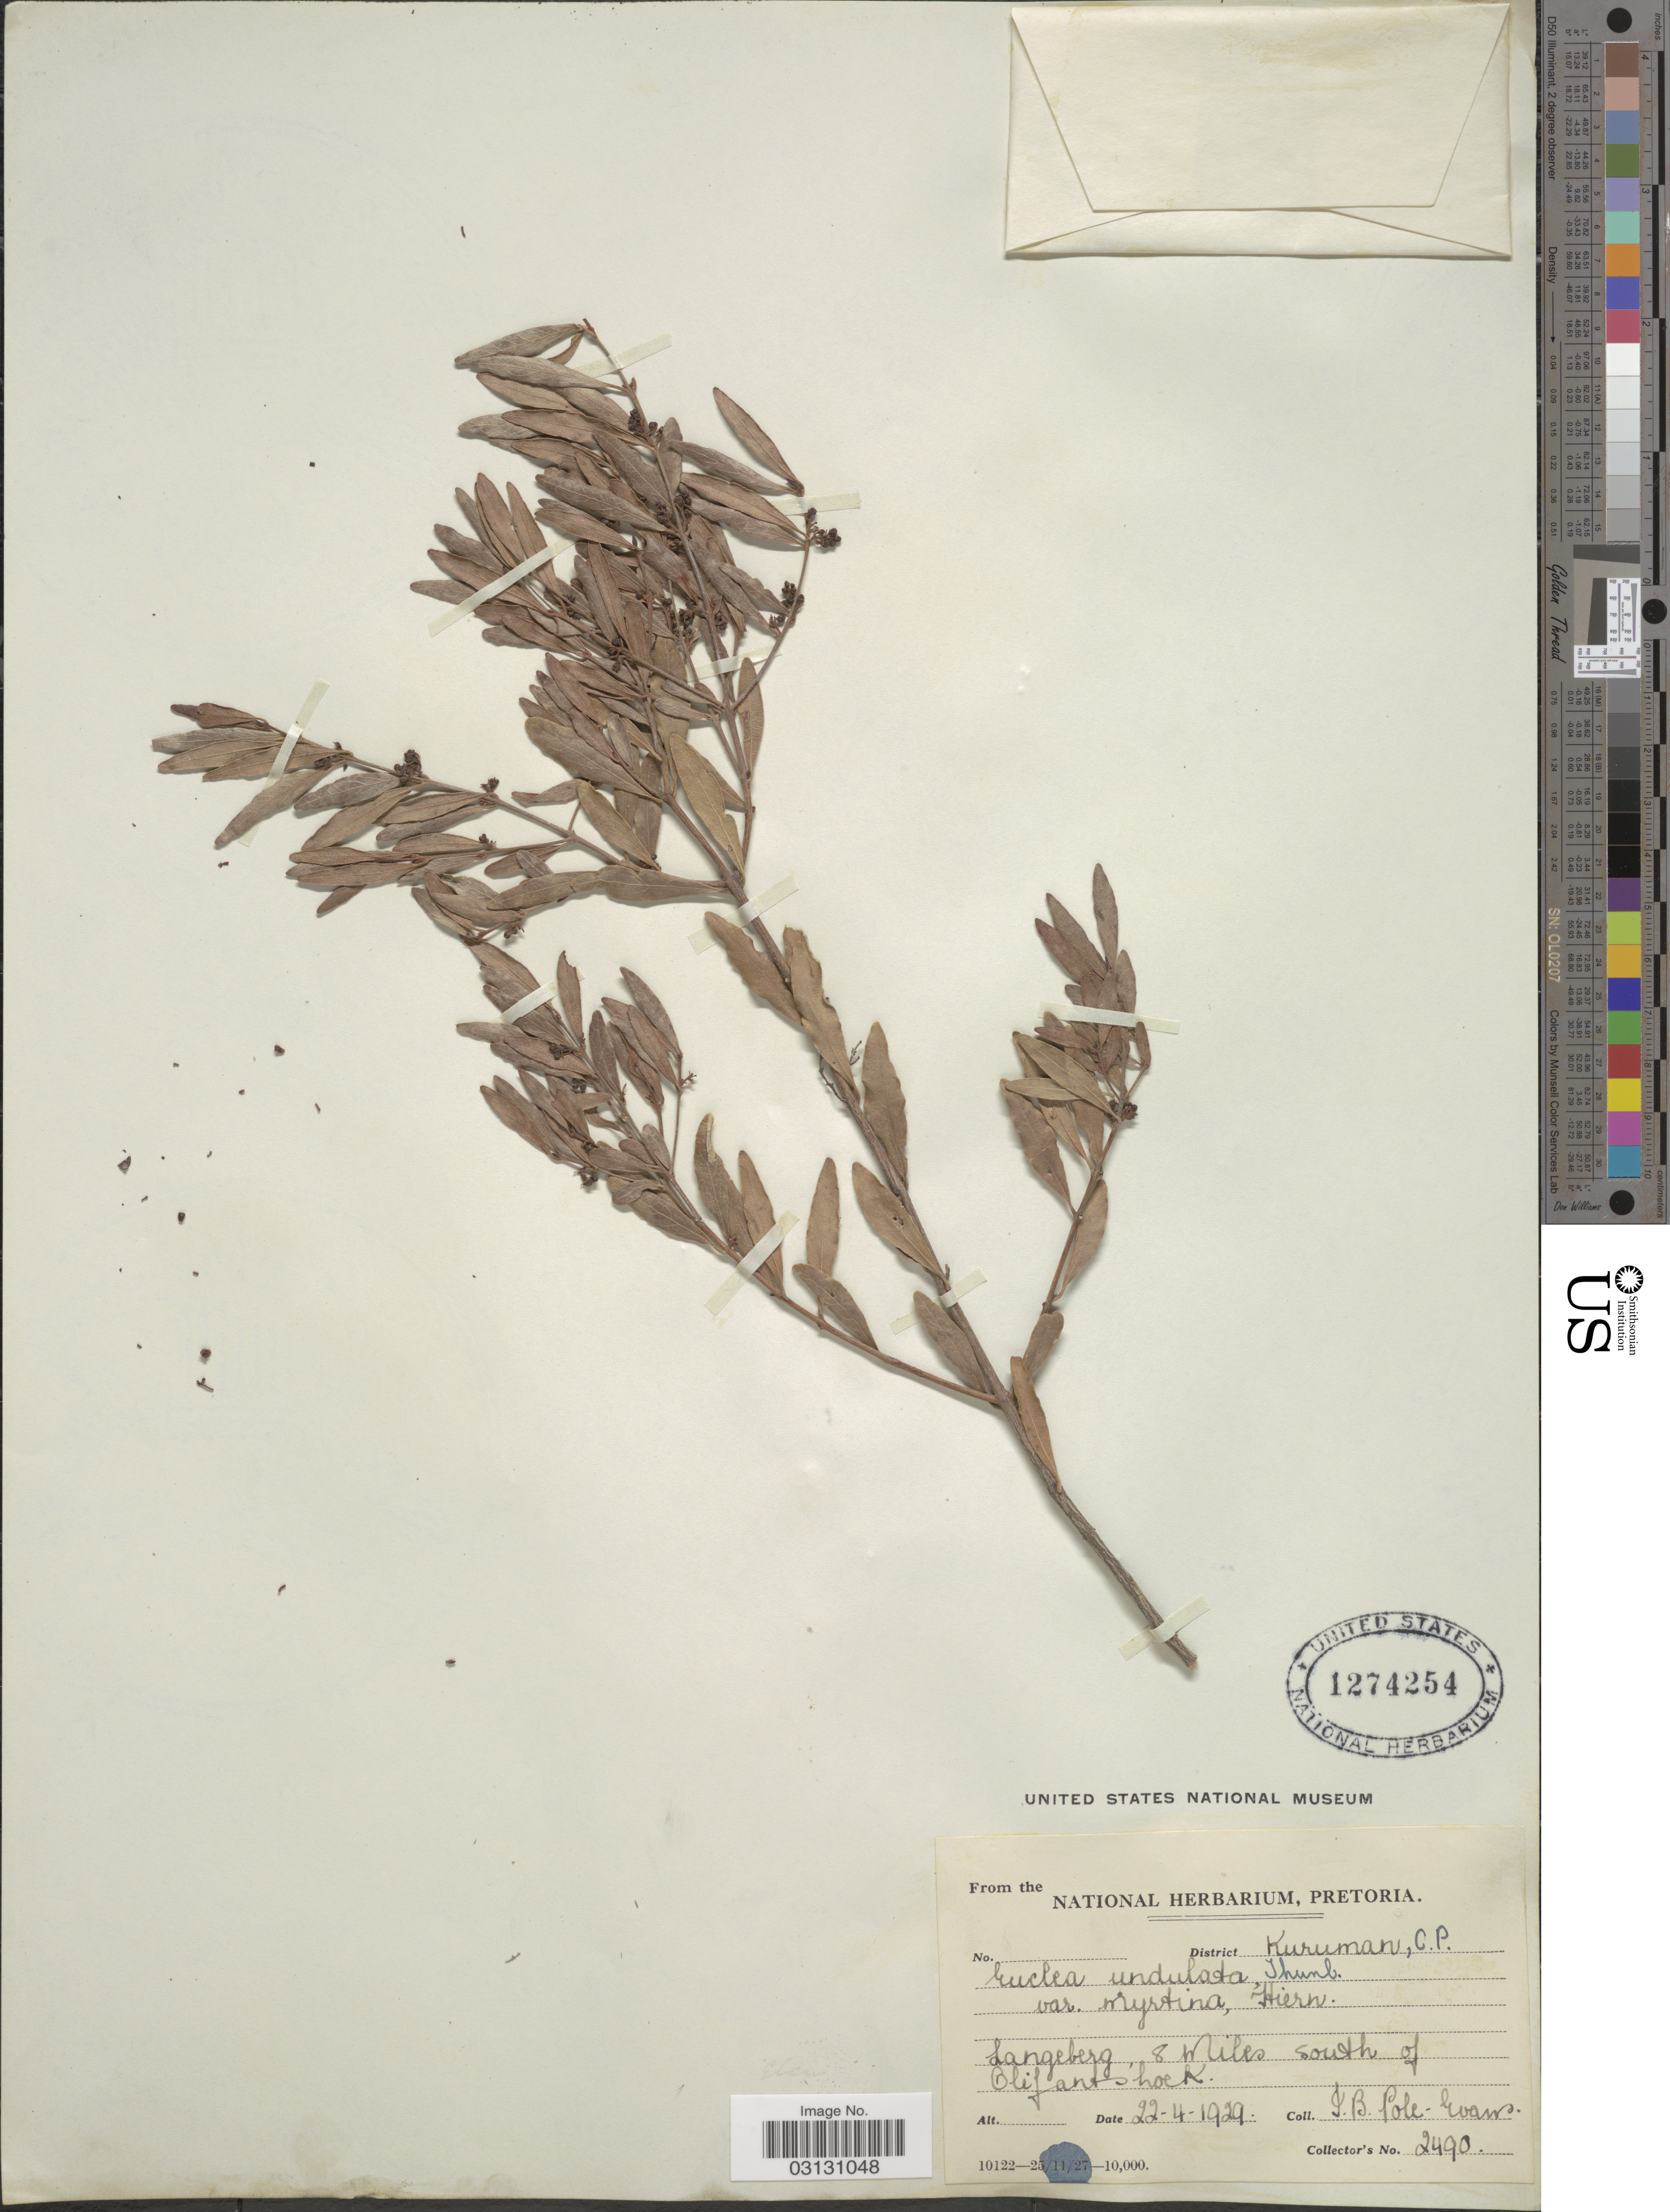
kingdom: Plantae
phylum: Tracheophyta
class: Magnoliopsida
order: Ericales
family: Ebenaceae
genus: Euclea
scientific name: Euclea undulata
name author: Thunb.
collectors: I. B. Pole-Evans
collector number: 2490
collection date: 1929-04-22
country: South Africa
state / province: Northern Cape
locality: District Kuruman, C.P. Langeberg, 8 miles south of Olifantshoek.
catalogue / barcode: US 1274254